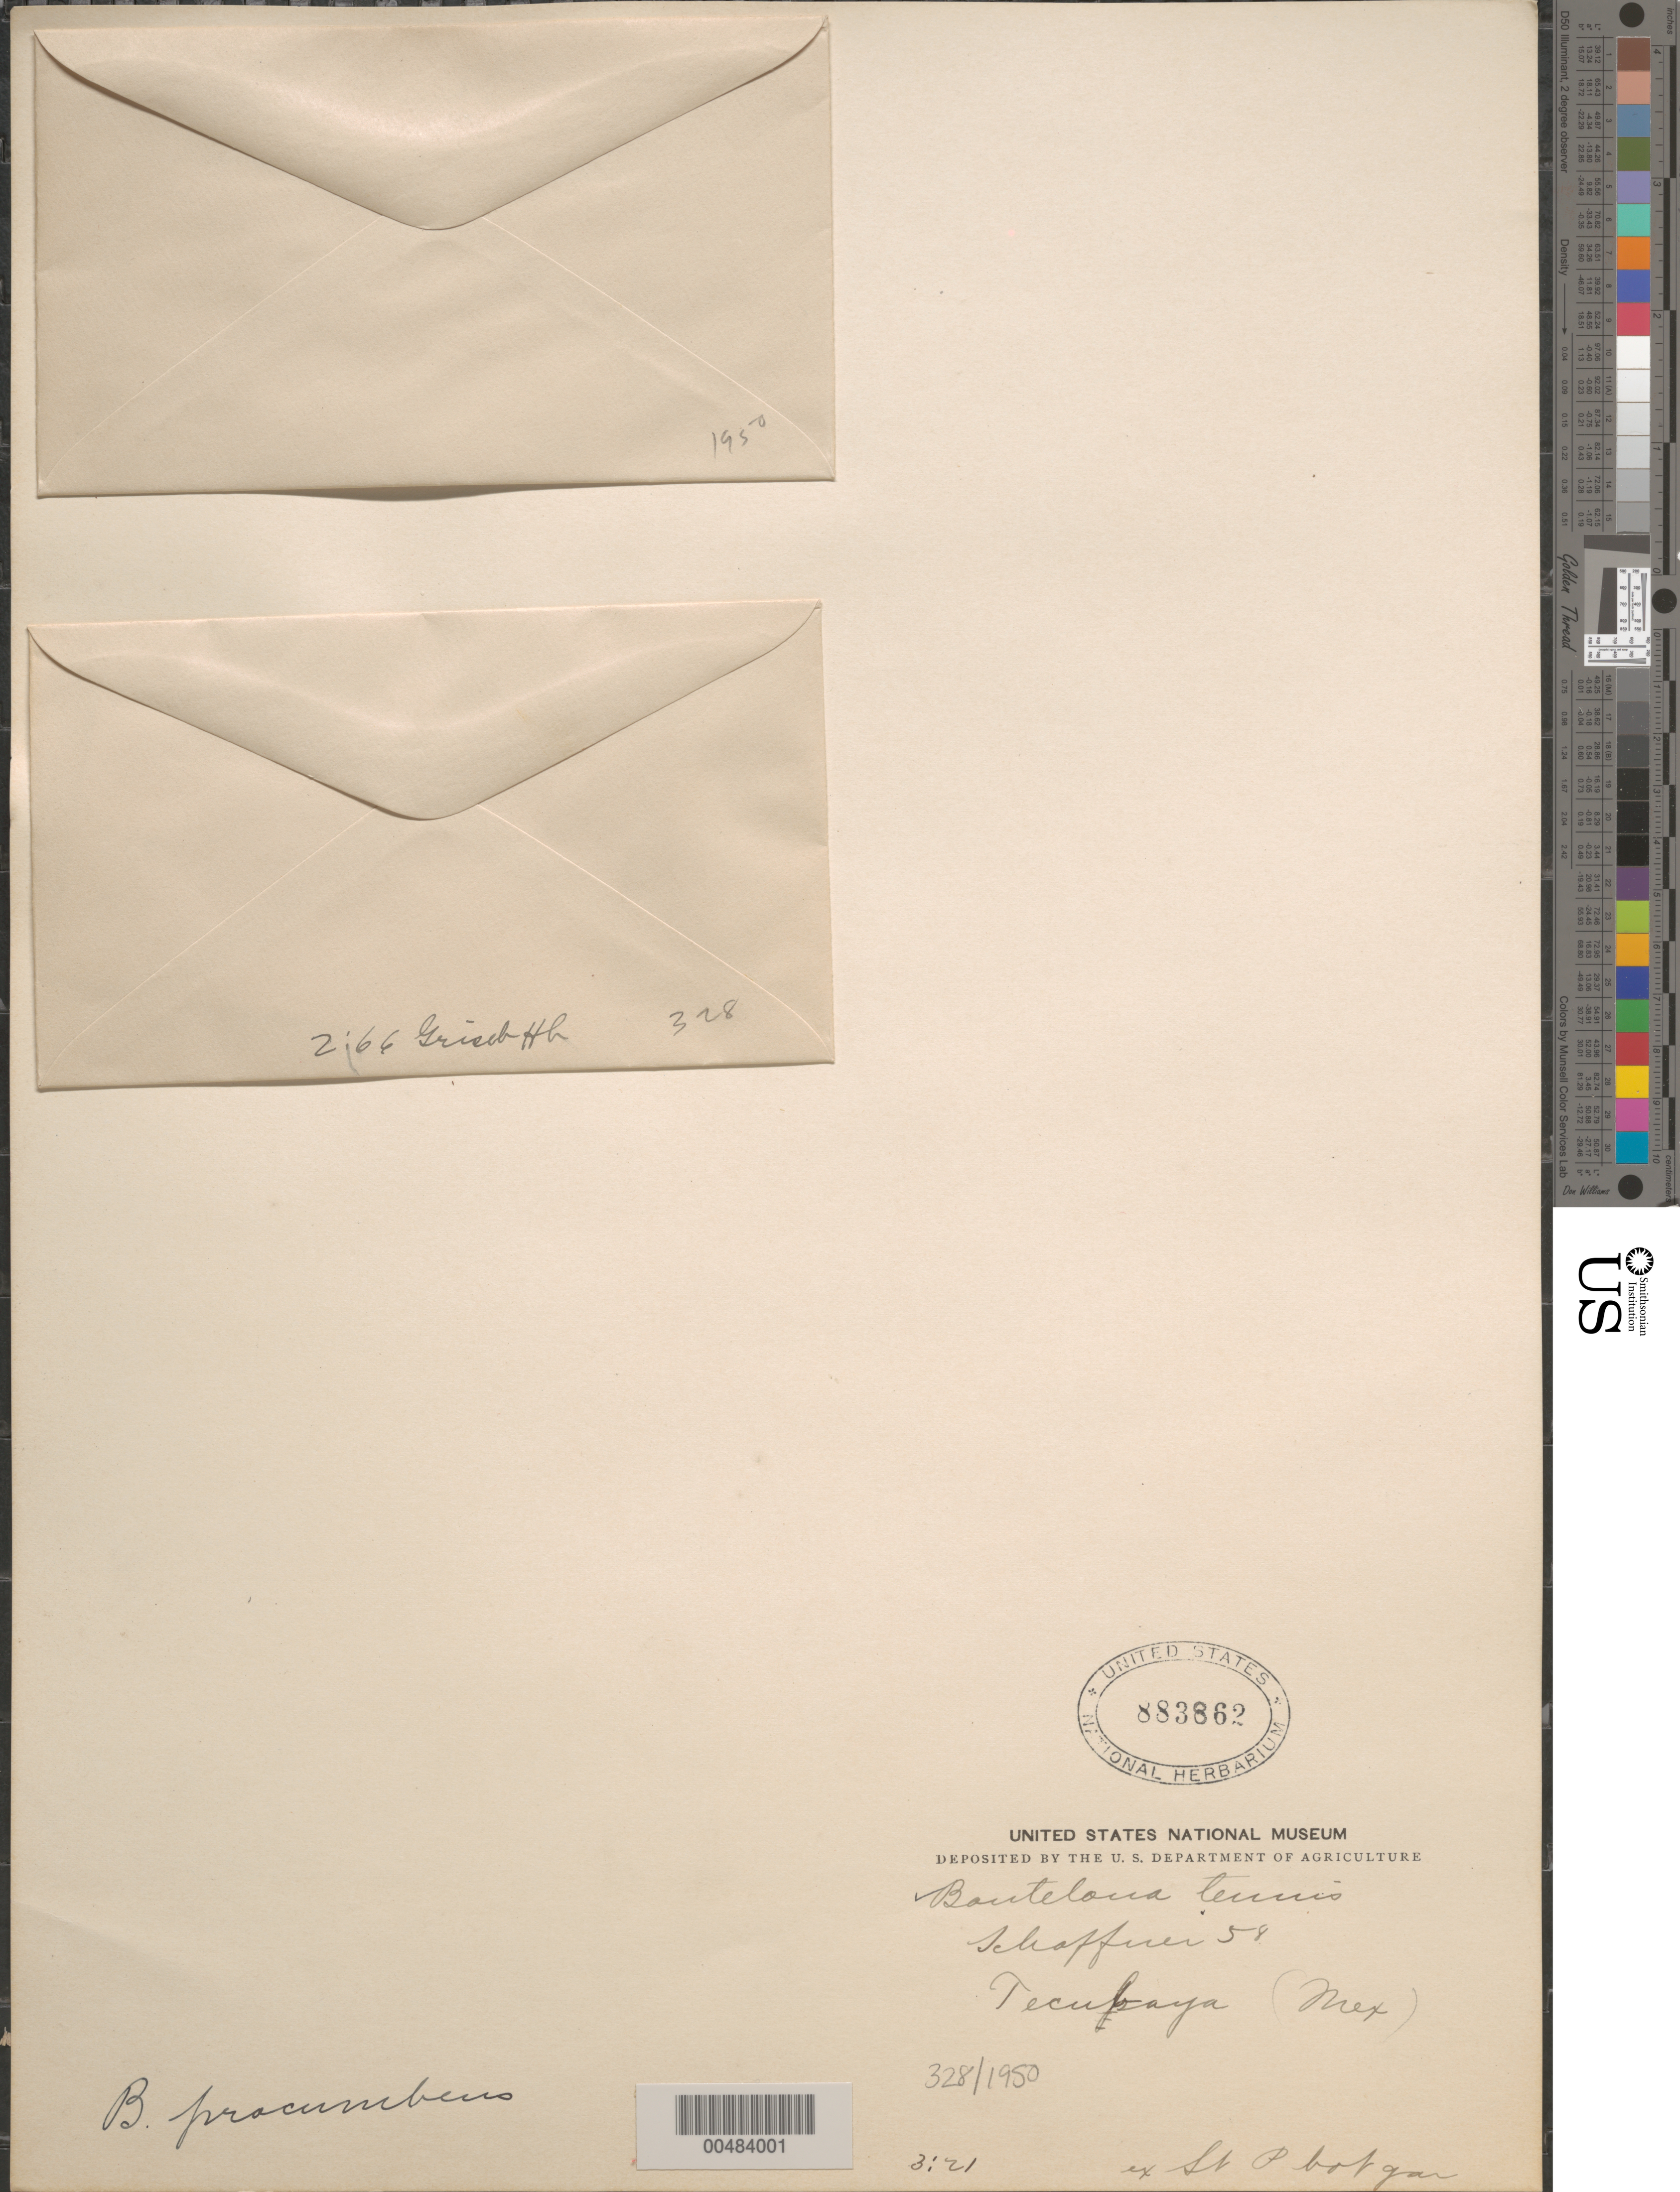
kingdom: Plantae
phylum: Tracheophyta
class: Liliopsida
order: Poales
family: Poaceae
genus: Bouteloua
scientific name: Bouteloua simplex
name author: Lag.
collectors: -. Schaffner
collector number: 58/328/1950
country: Mexico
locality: Tacubaya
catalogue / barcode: US 883862